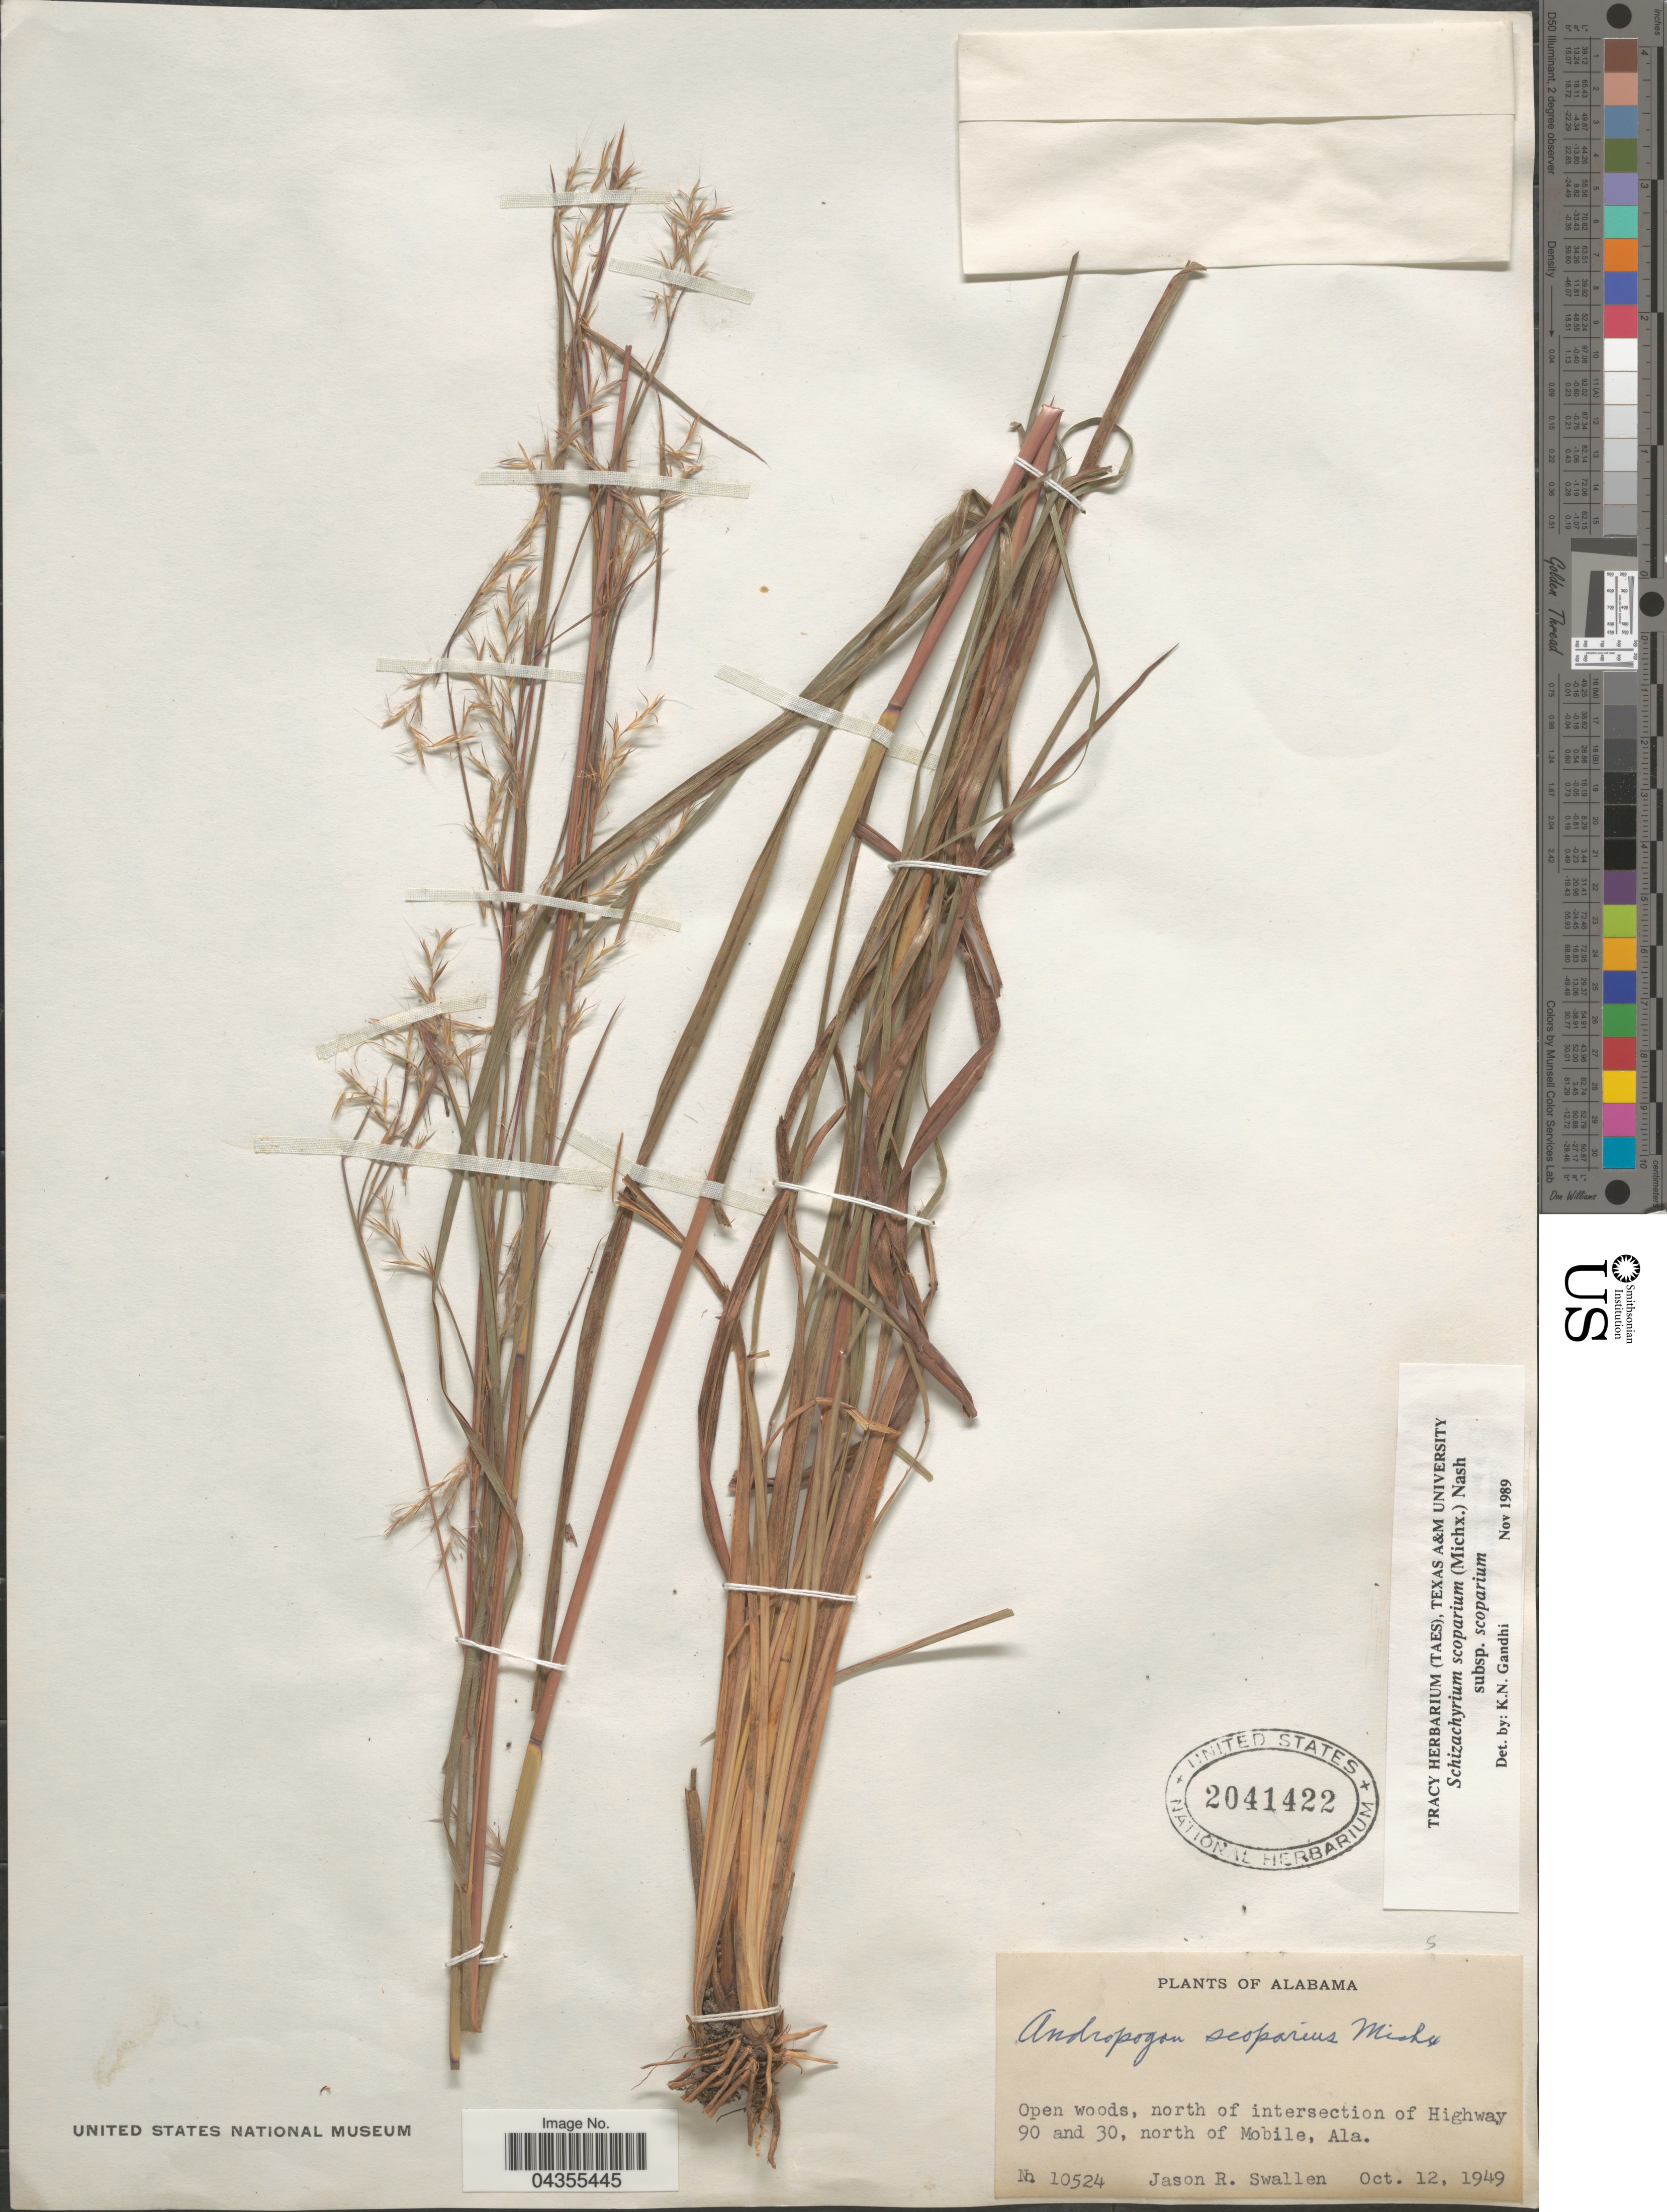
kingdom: Plantae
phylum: Tracheophyta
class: Liliopsida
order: Poales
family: Poaceae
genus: Schizachyrium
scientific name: Schizachyrium scoparium var. scoparium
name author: (Michx.) Nash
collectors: J. R. Swallen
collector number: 10524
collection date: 1949-10-12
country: United States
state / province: Alabama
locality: Open woods, north of intersection of Highway 90 and 30, north of Mobile.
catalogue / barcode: US 2041422